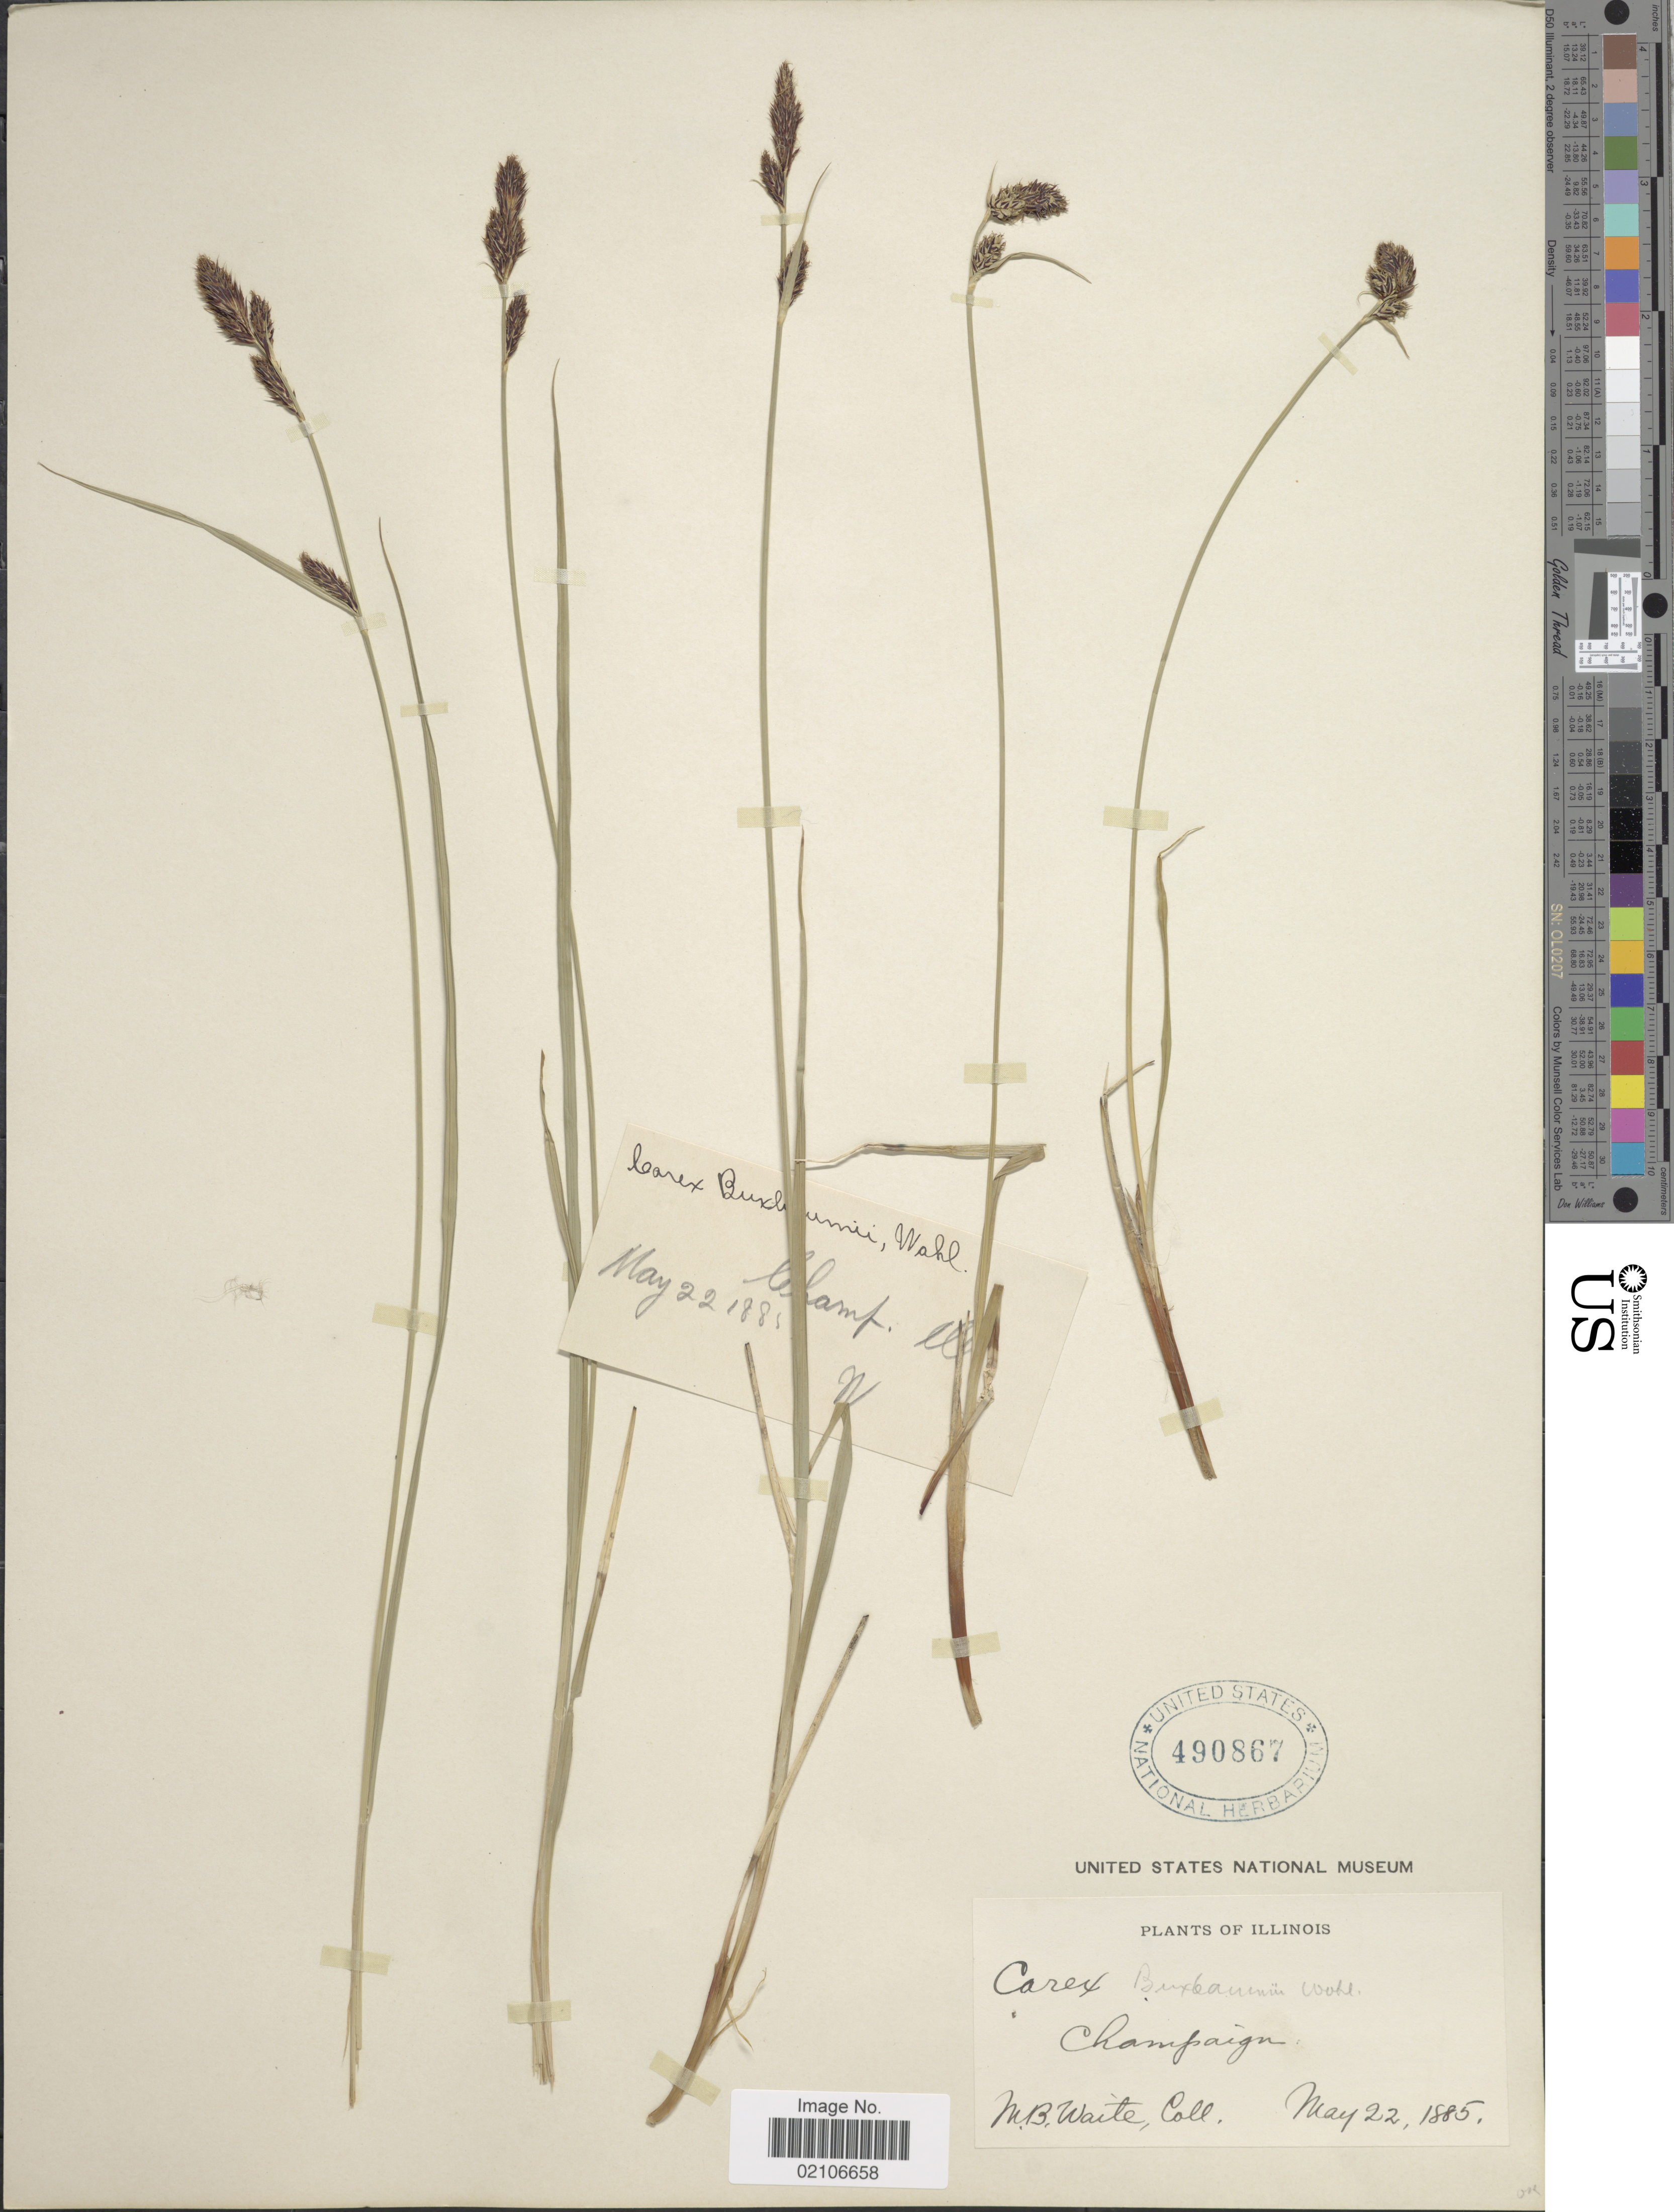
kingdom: Plantae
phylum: Tracheophyta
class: Liliopsida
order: Poales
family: Cyperaceae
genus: Carex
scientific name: Carex buxbaumii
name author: Wahlenb.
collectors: M. B. Waite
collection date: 1885-05-22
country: United States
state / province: Illinois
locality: Champaign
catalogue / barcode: US 490867